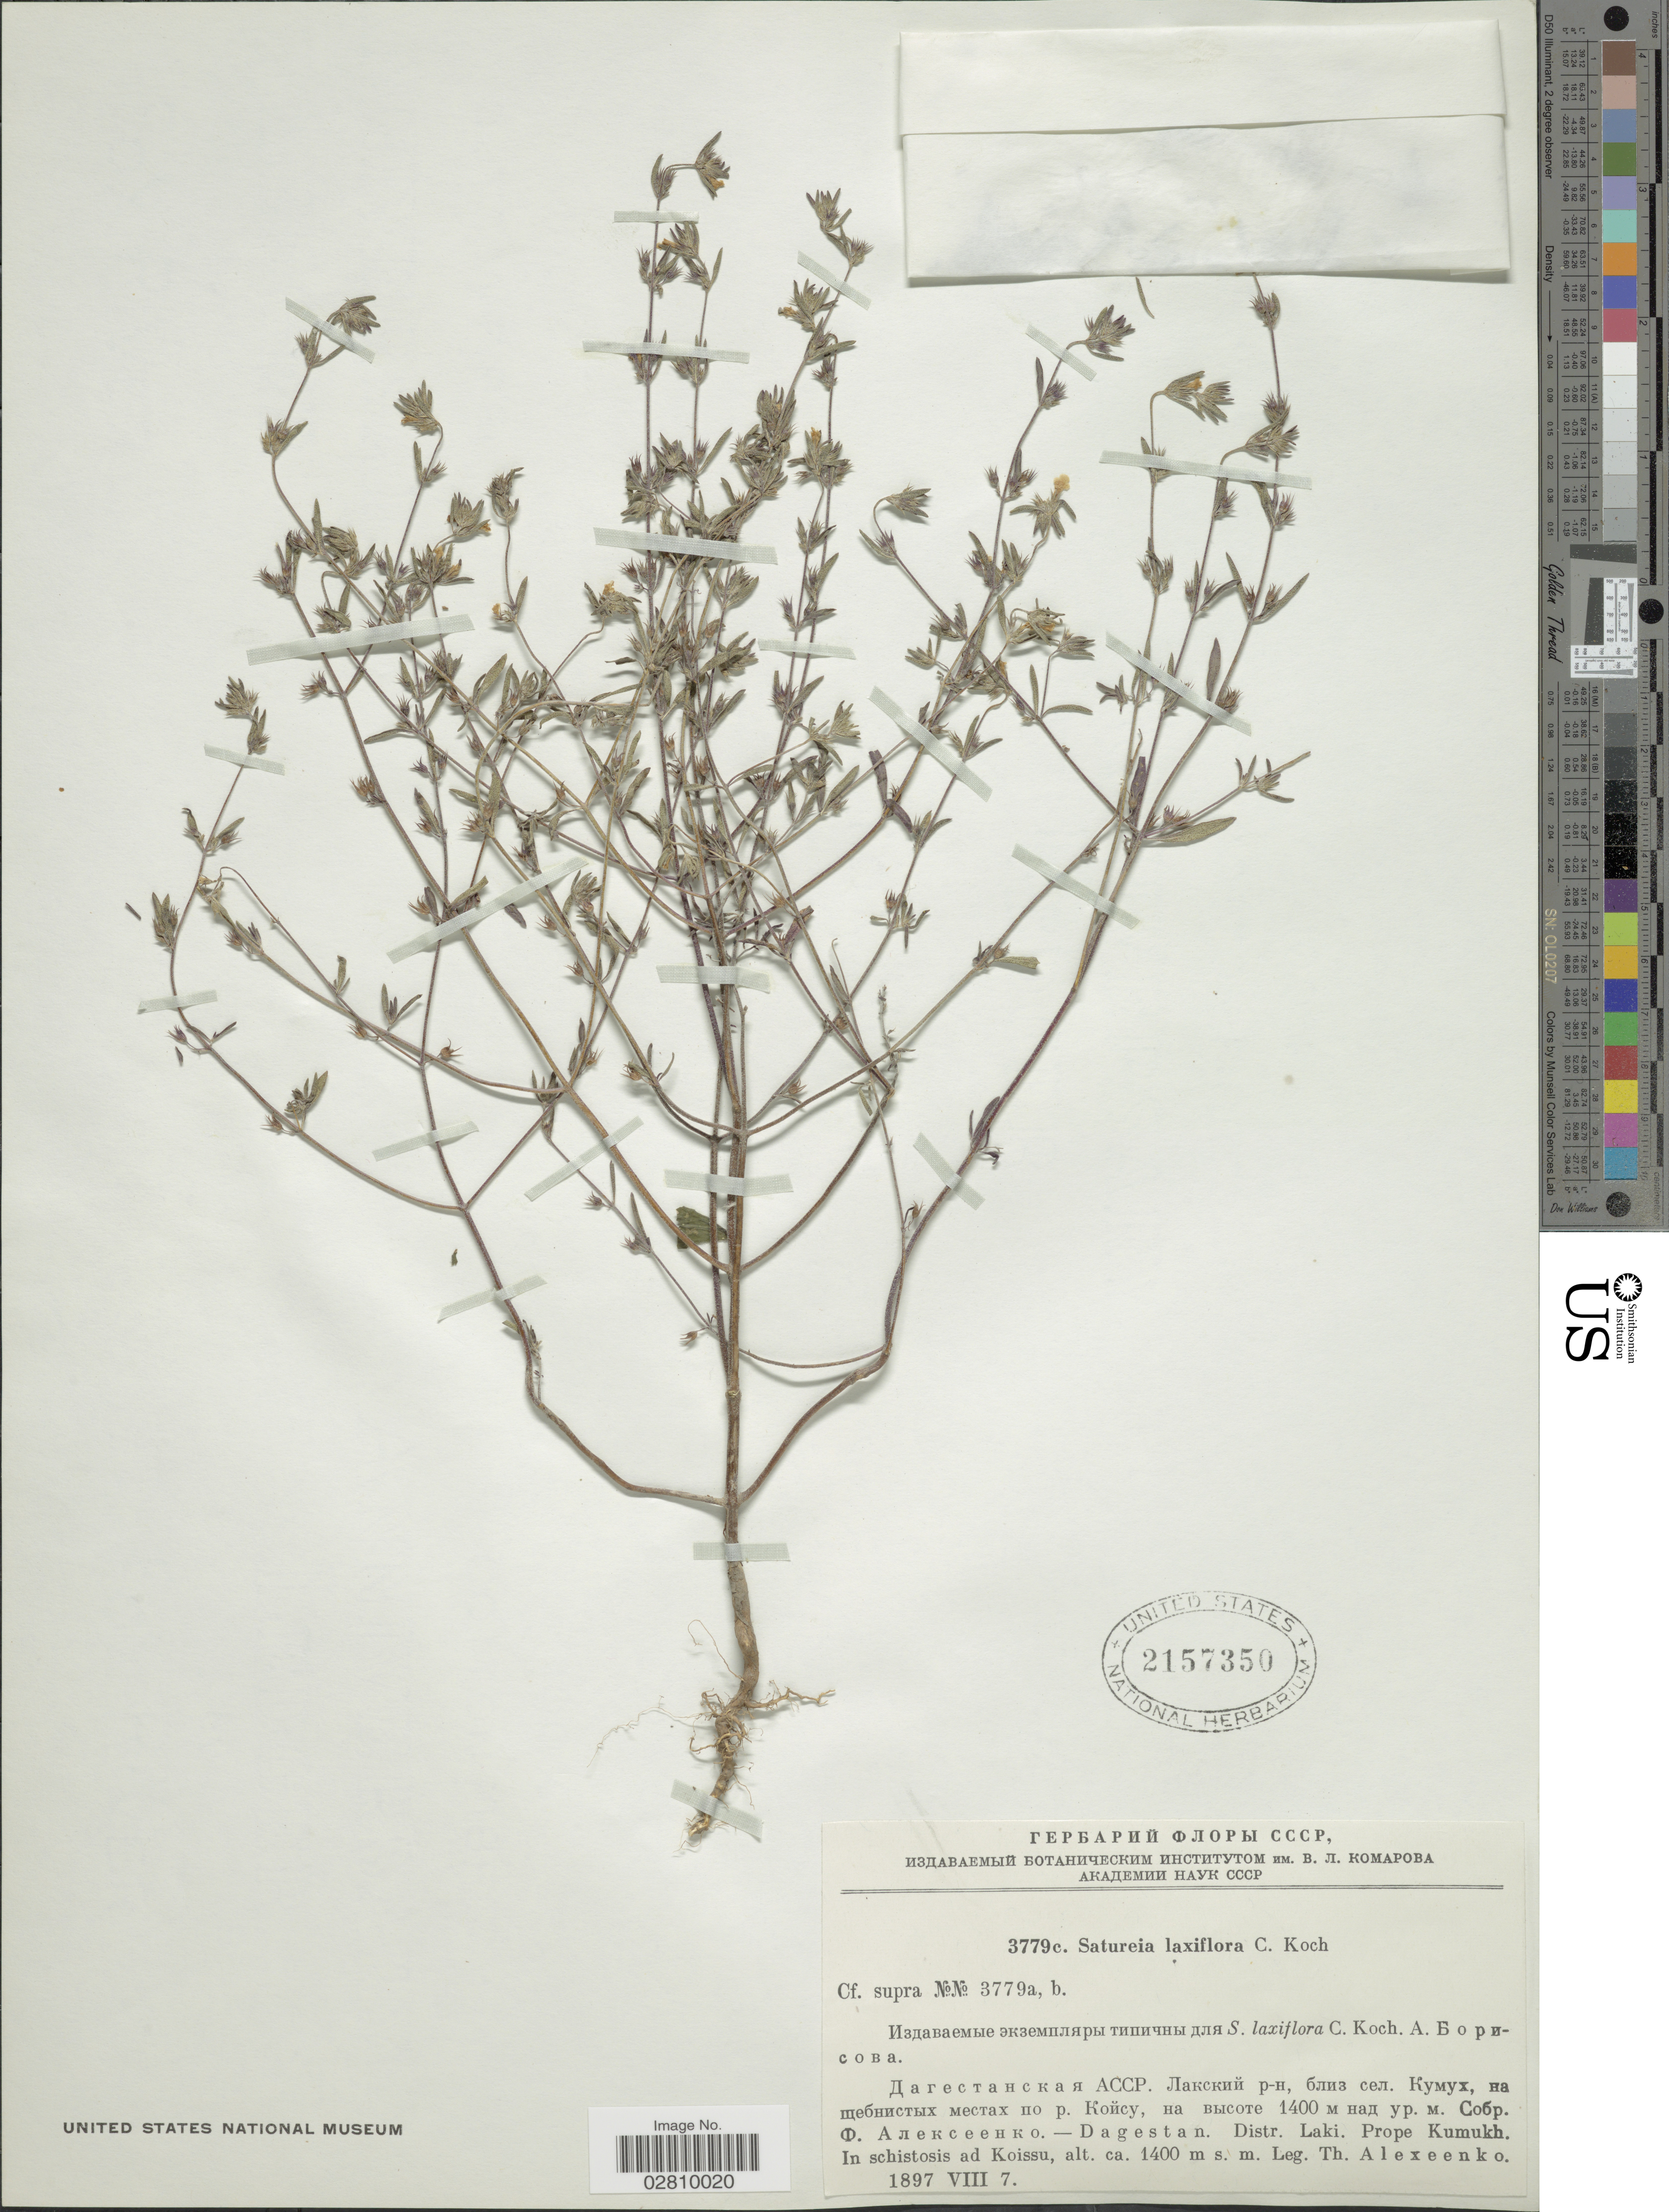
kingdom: Plantae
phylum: Tracheophyta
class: Magnoliopsida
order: Lamiales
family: Lamiaceae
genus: Calamintha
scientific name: Calamintha laxiflora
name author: Hayata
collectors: T. Alexeenko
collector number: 3779c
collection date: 1897-08-07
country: Russian Federation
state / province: Dagestan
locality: Distr. Laki. Prope Kumukh. In schistosis ad Koissu.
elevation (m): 1400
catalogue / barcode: US 2157350